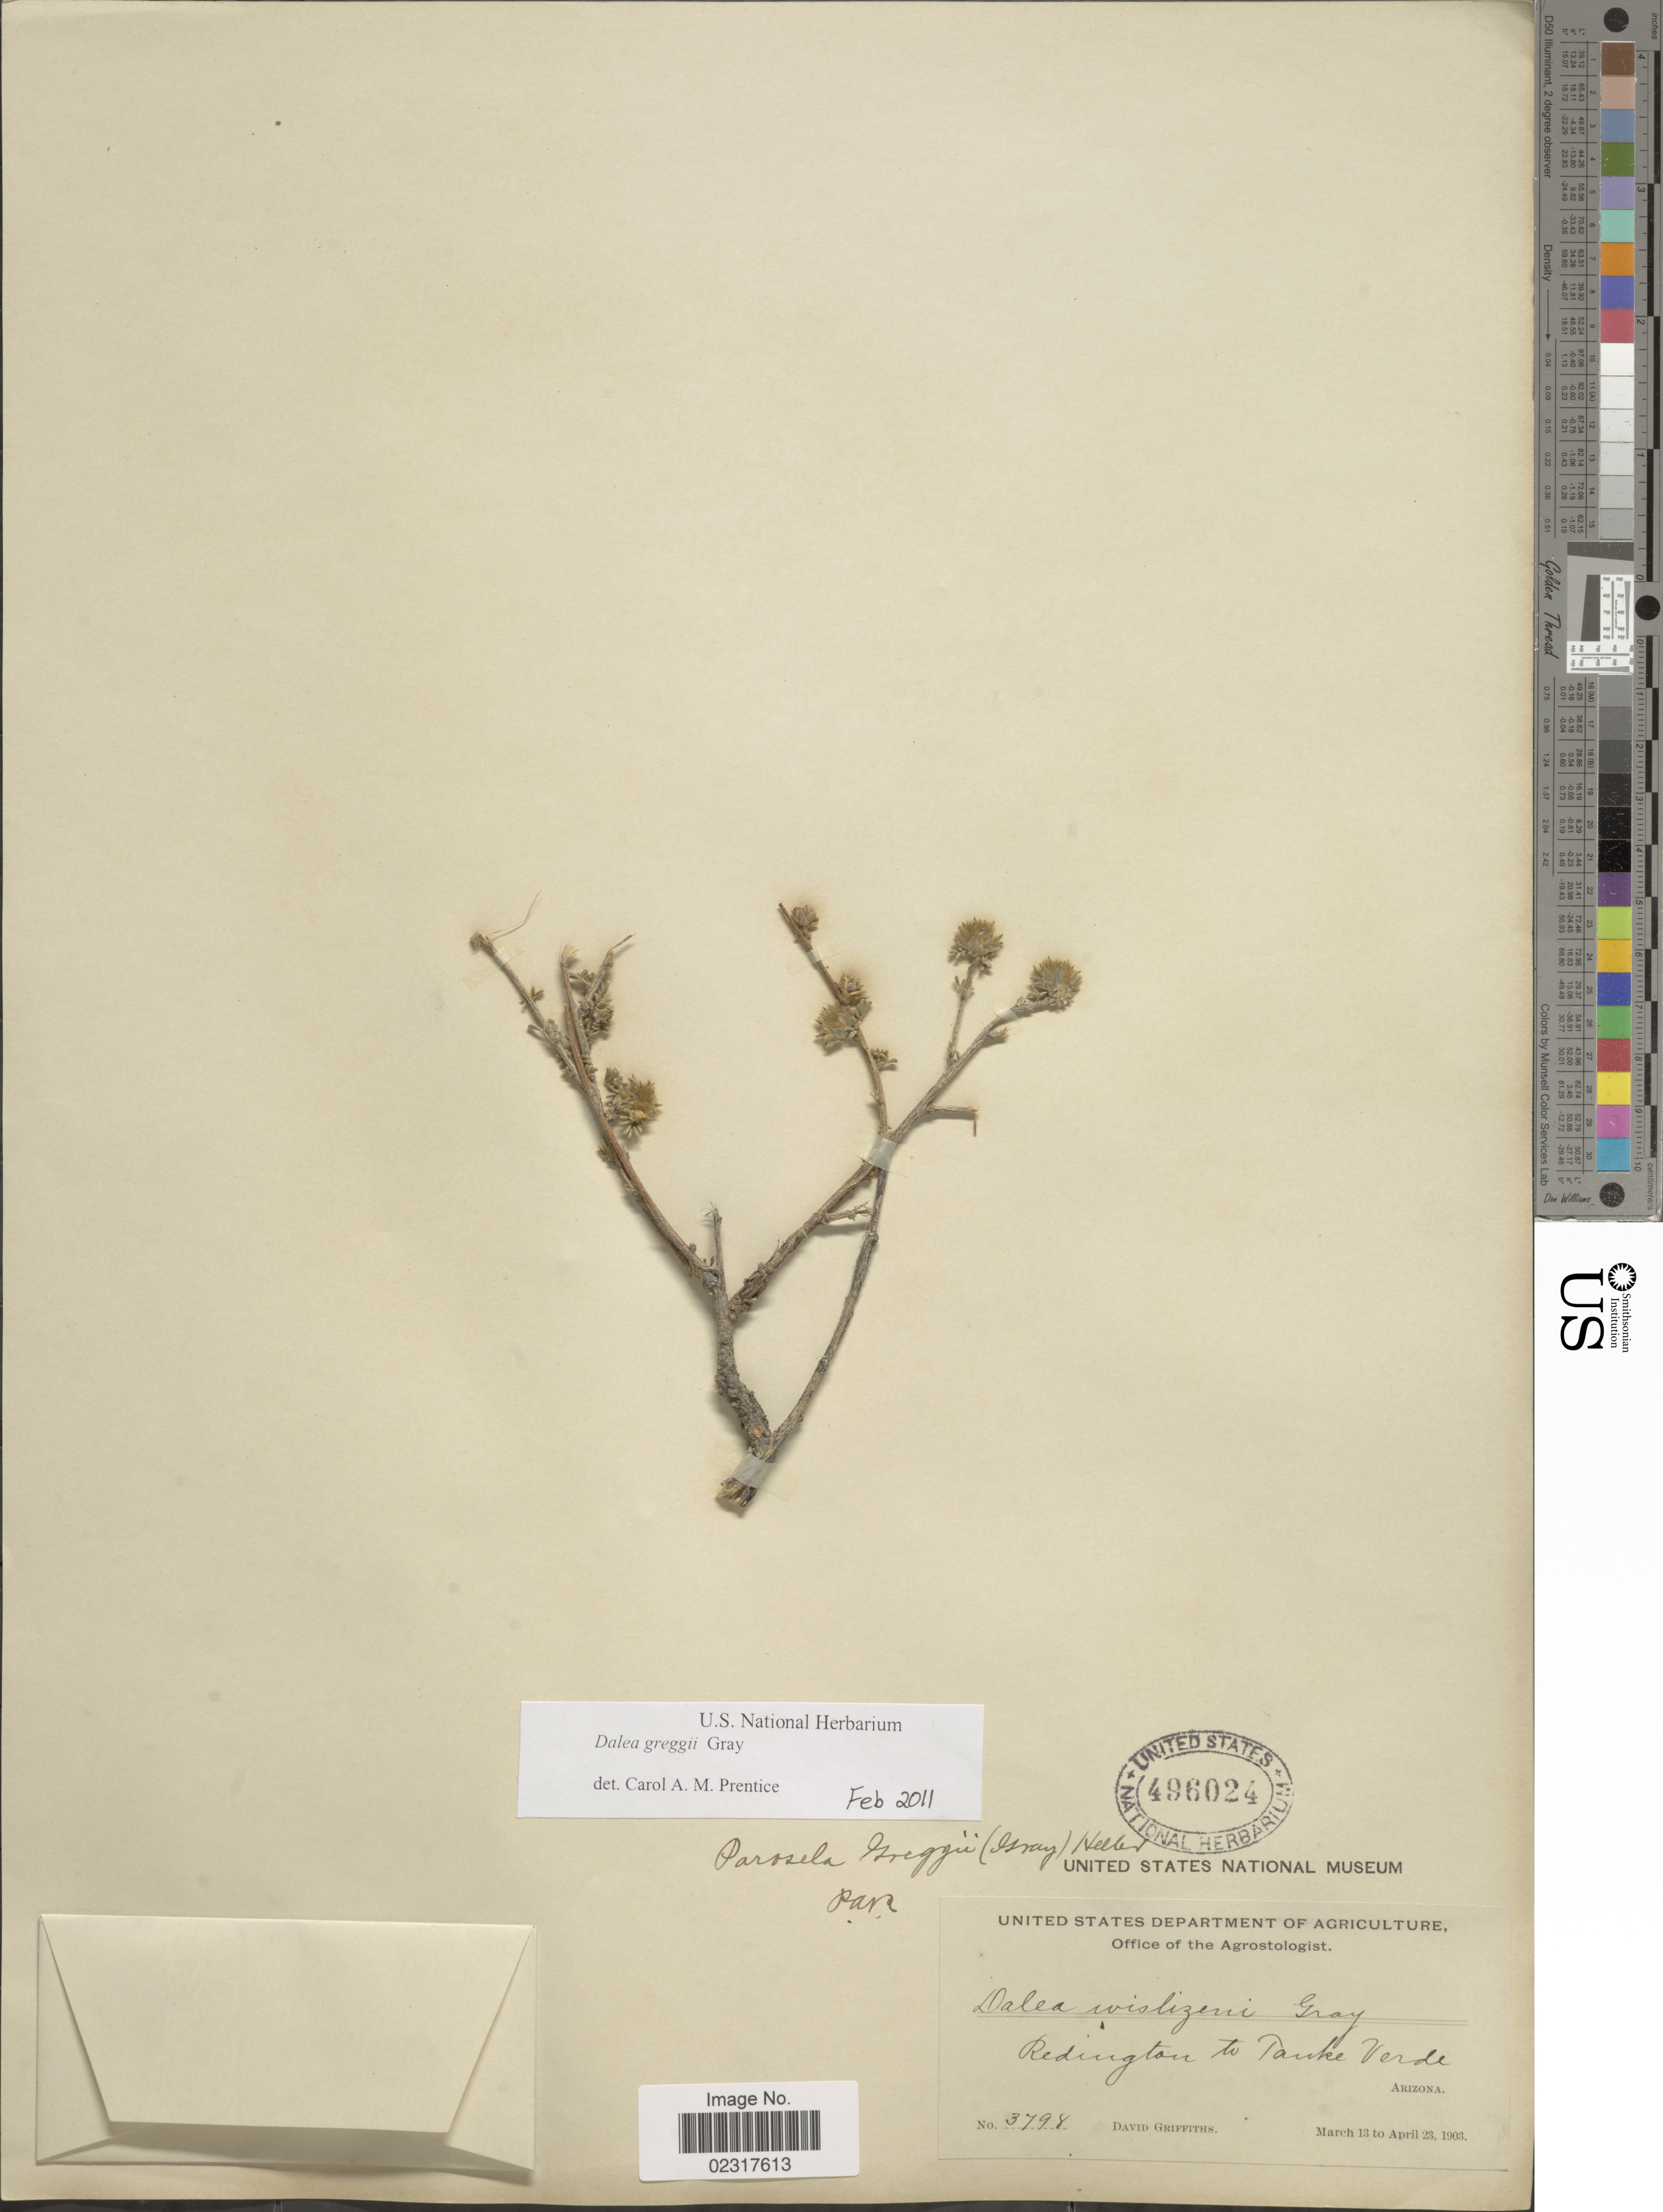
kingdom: Plantae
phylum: Tracheophyta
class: Magnoliopsida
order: Fabales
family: Fabaceae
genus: Dalea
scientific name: Dalea greggii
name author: A. Gray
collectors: D. Griffiths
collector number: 3798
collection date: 1903-03-13/1903-04-23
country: United States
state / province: Arizona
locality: Redington to Tanke Verde [Tanque Verde]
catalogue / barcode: US 496024